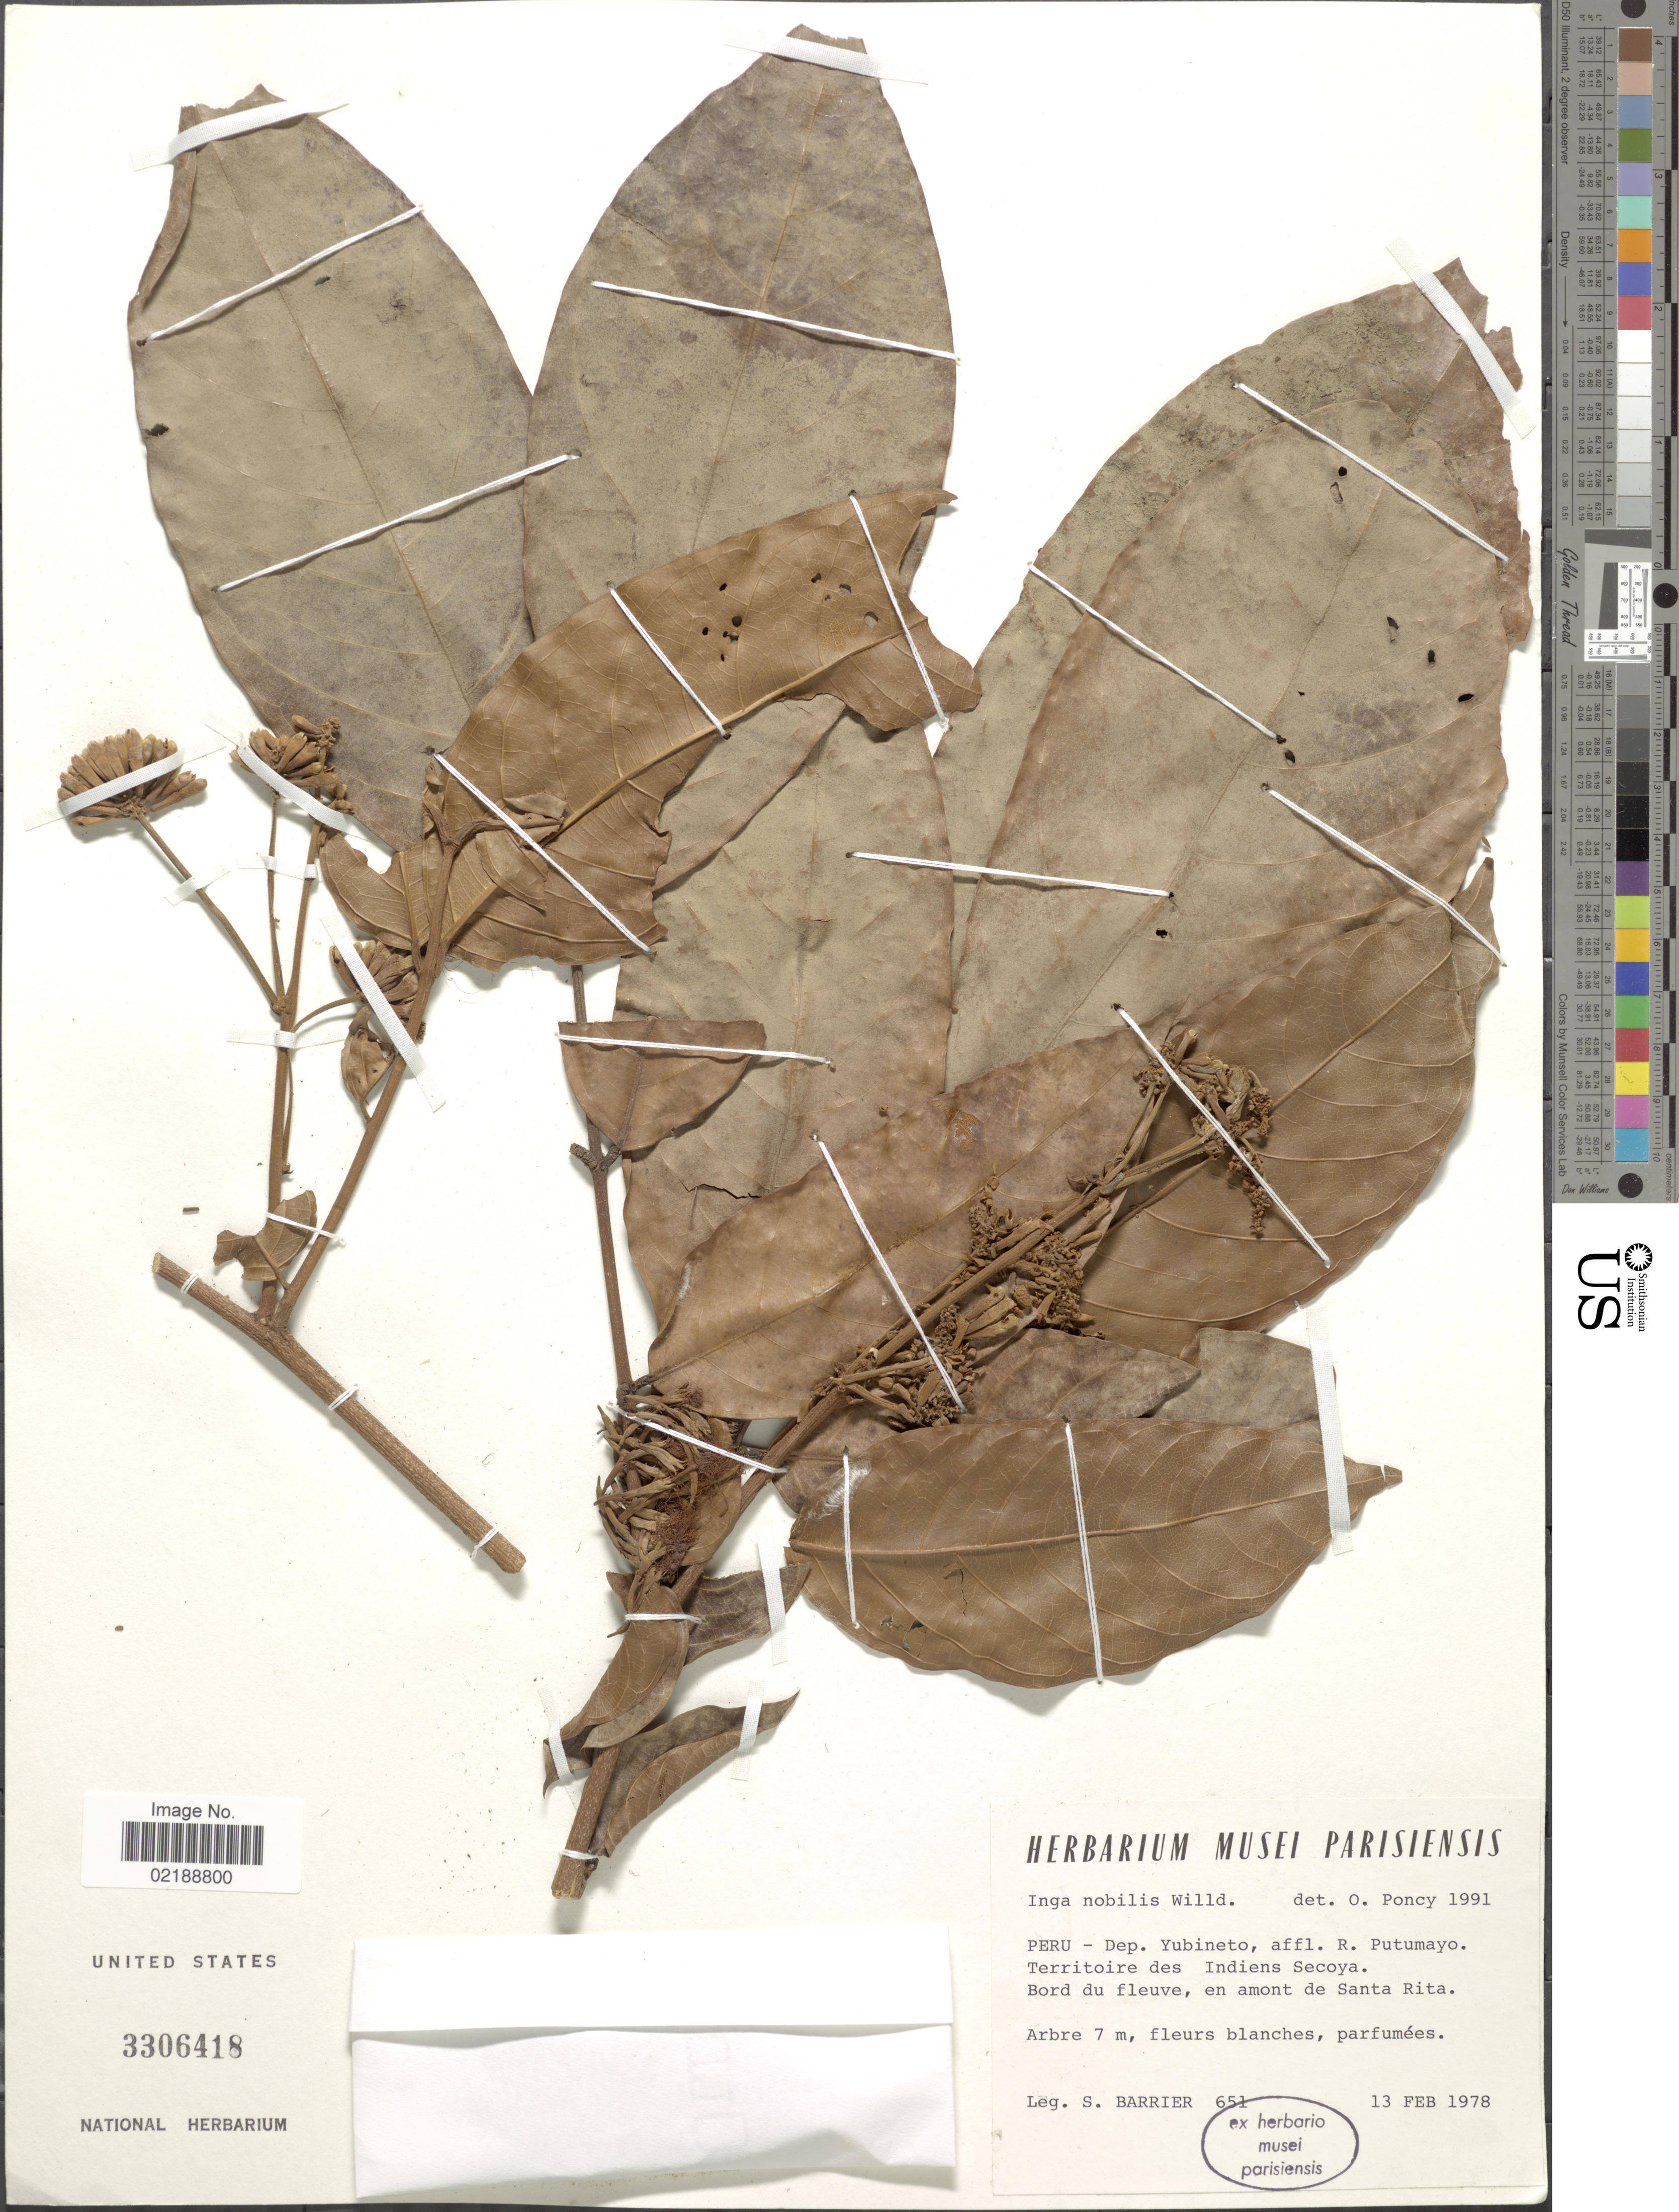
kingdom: Plantae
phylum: Tracheophyta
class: Magnoliopsida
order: Fabales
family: Fabaceae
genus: Inga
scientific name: Inga nobilis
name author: Willd.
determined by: Poncy, O.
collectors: S. Barrier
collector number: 651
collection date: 1978-02-13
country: Peru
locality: Dep. Yubineto, affl R. Putumayo, Territoire des Indiens Secoya. Bord du fleuve, en amont de Santa Rita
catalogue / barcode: US 3306418